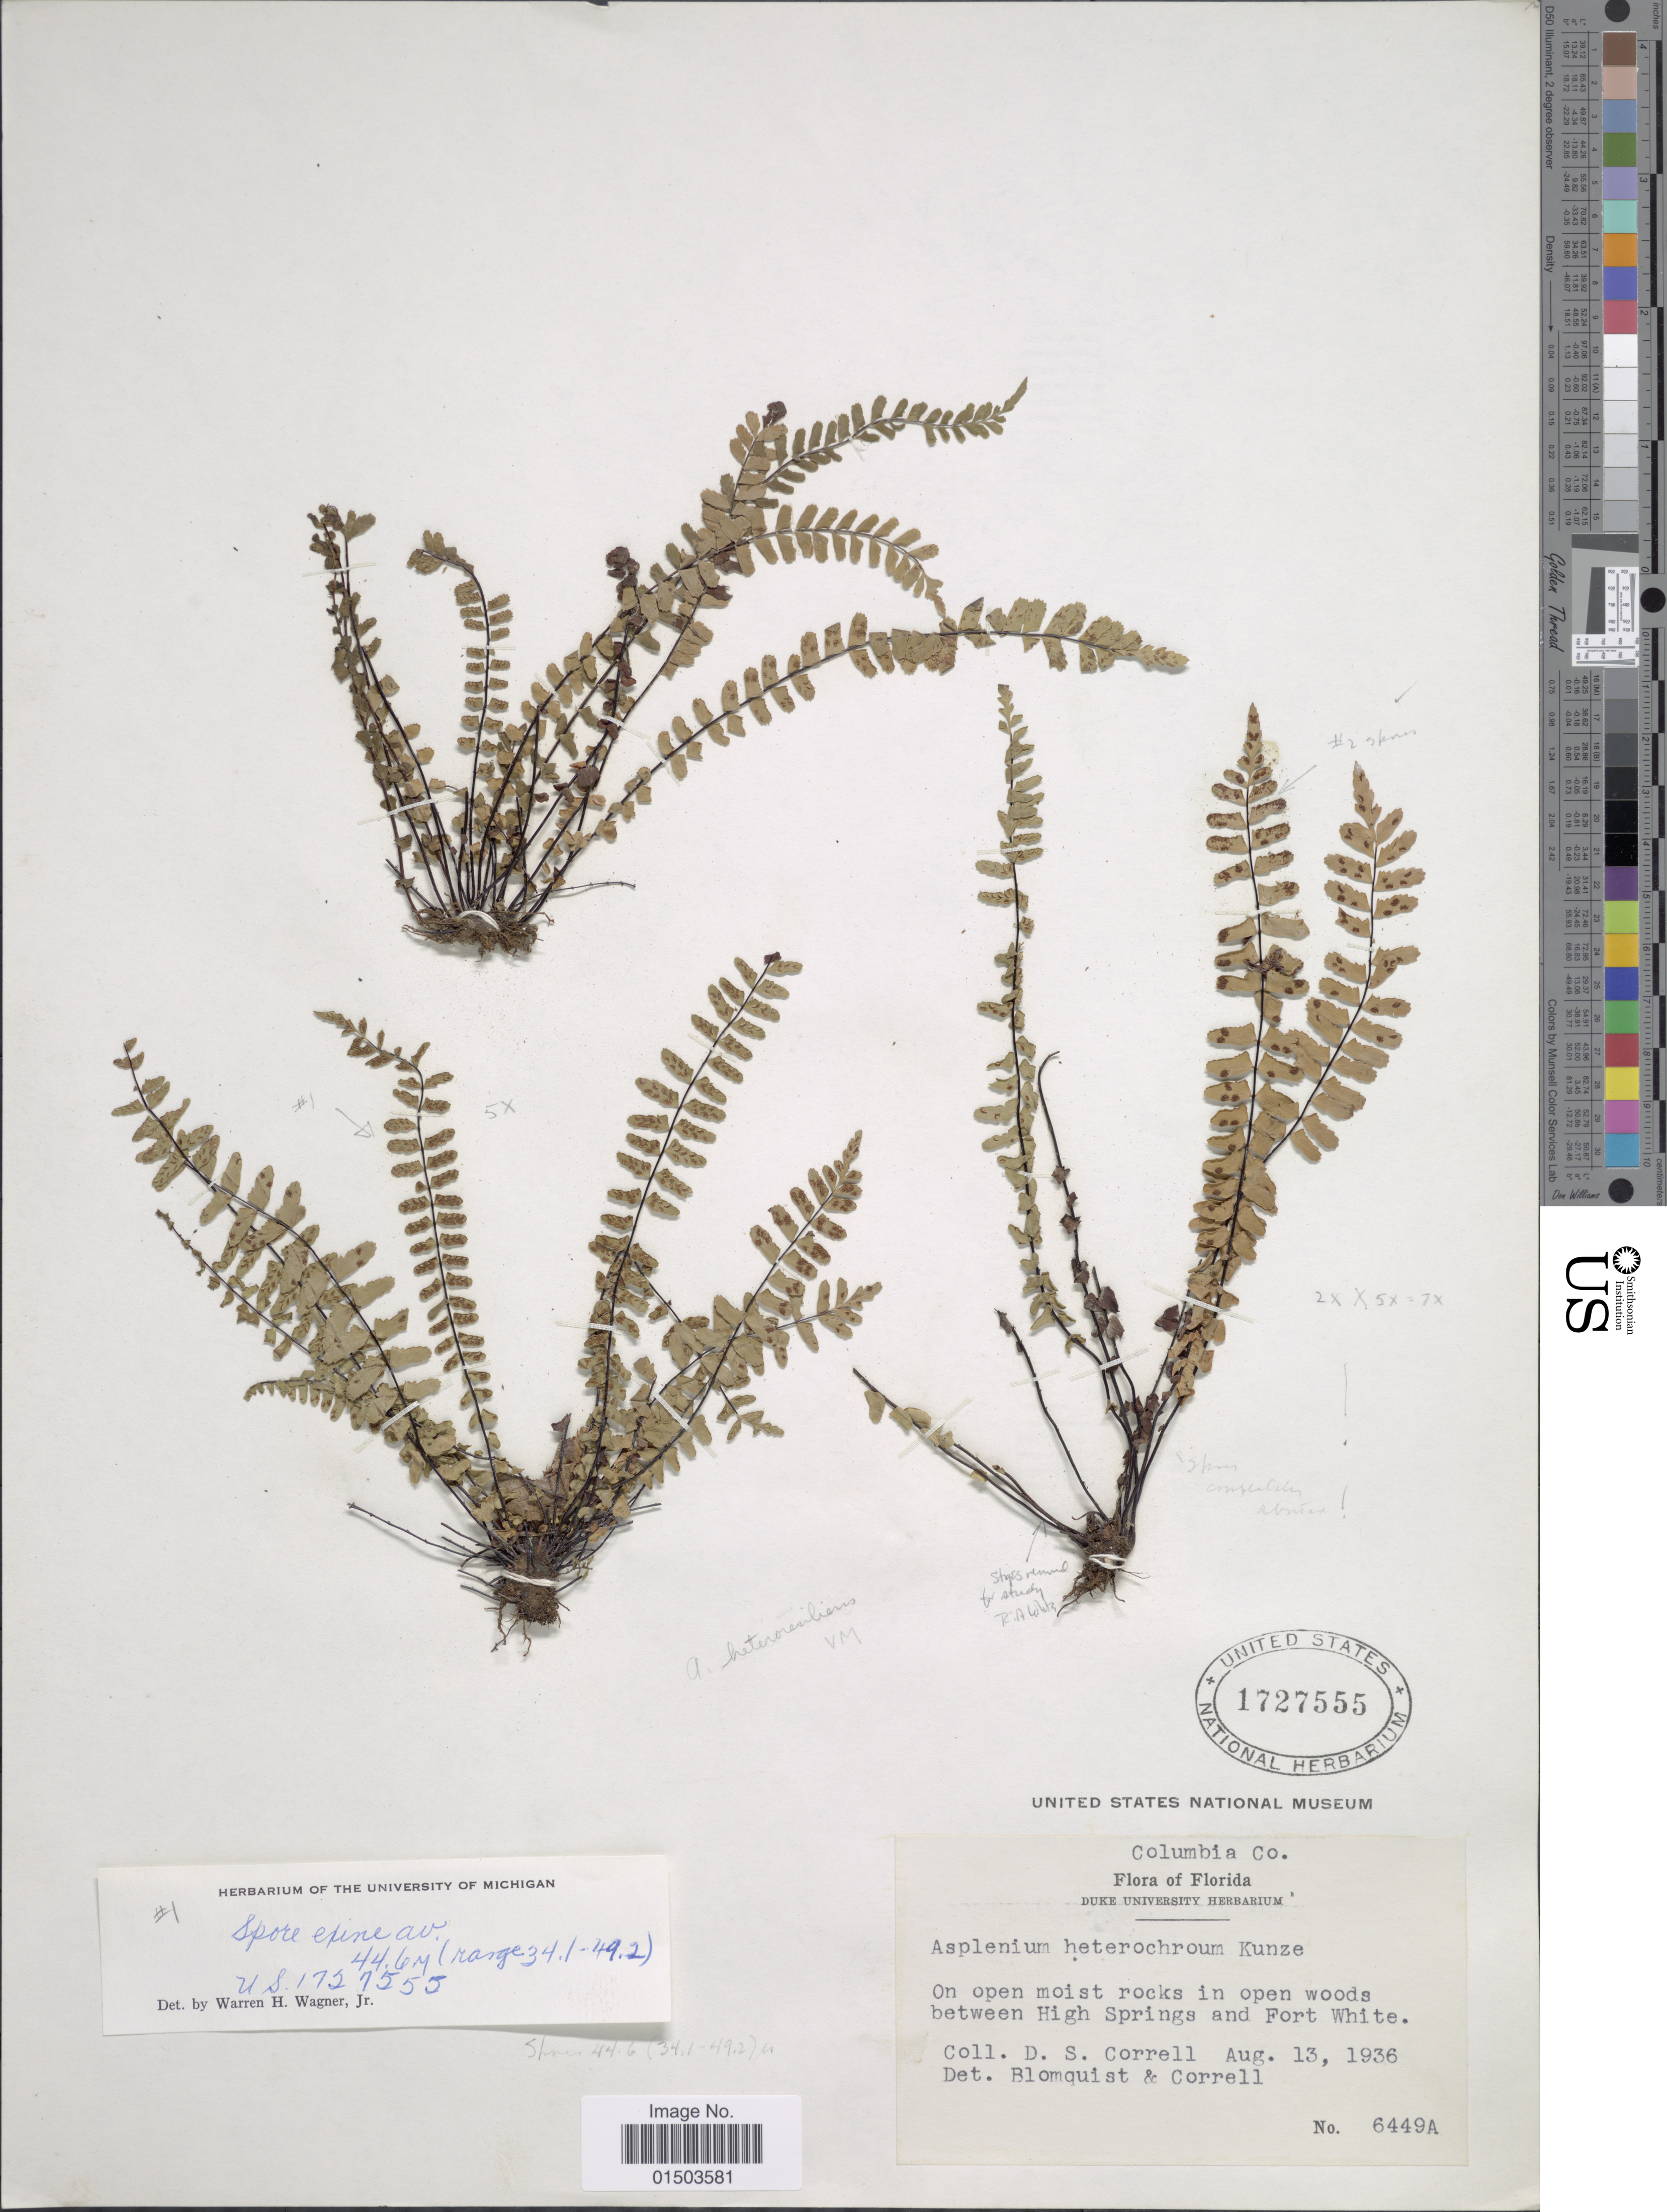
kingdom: Plantae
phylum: Tracheophyta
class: Polypodiopsida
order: Polypodiales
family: Aspleniaceae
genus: Asplenium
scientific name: Asplenium x heteroresiliens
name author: W.H. Wagner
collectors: D. S. Correll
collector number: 6449A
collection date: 1936-08-13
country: United States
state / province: Florida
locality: Florida, Columbia Co. On open moist rocks in open woods between High Springs and Fort White.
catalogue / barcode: US 1727555